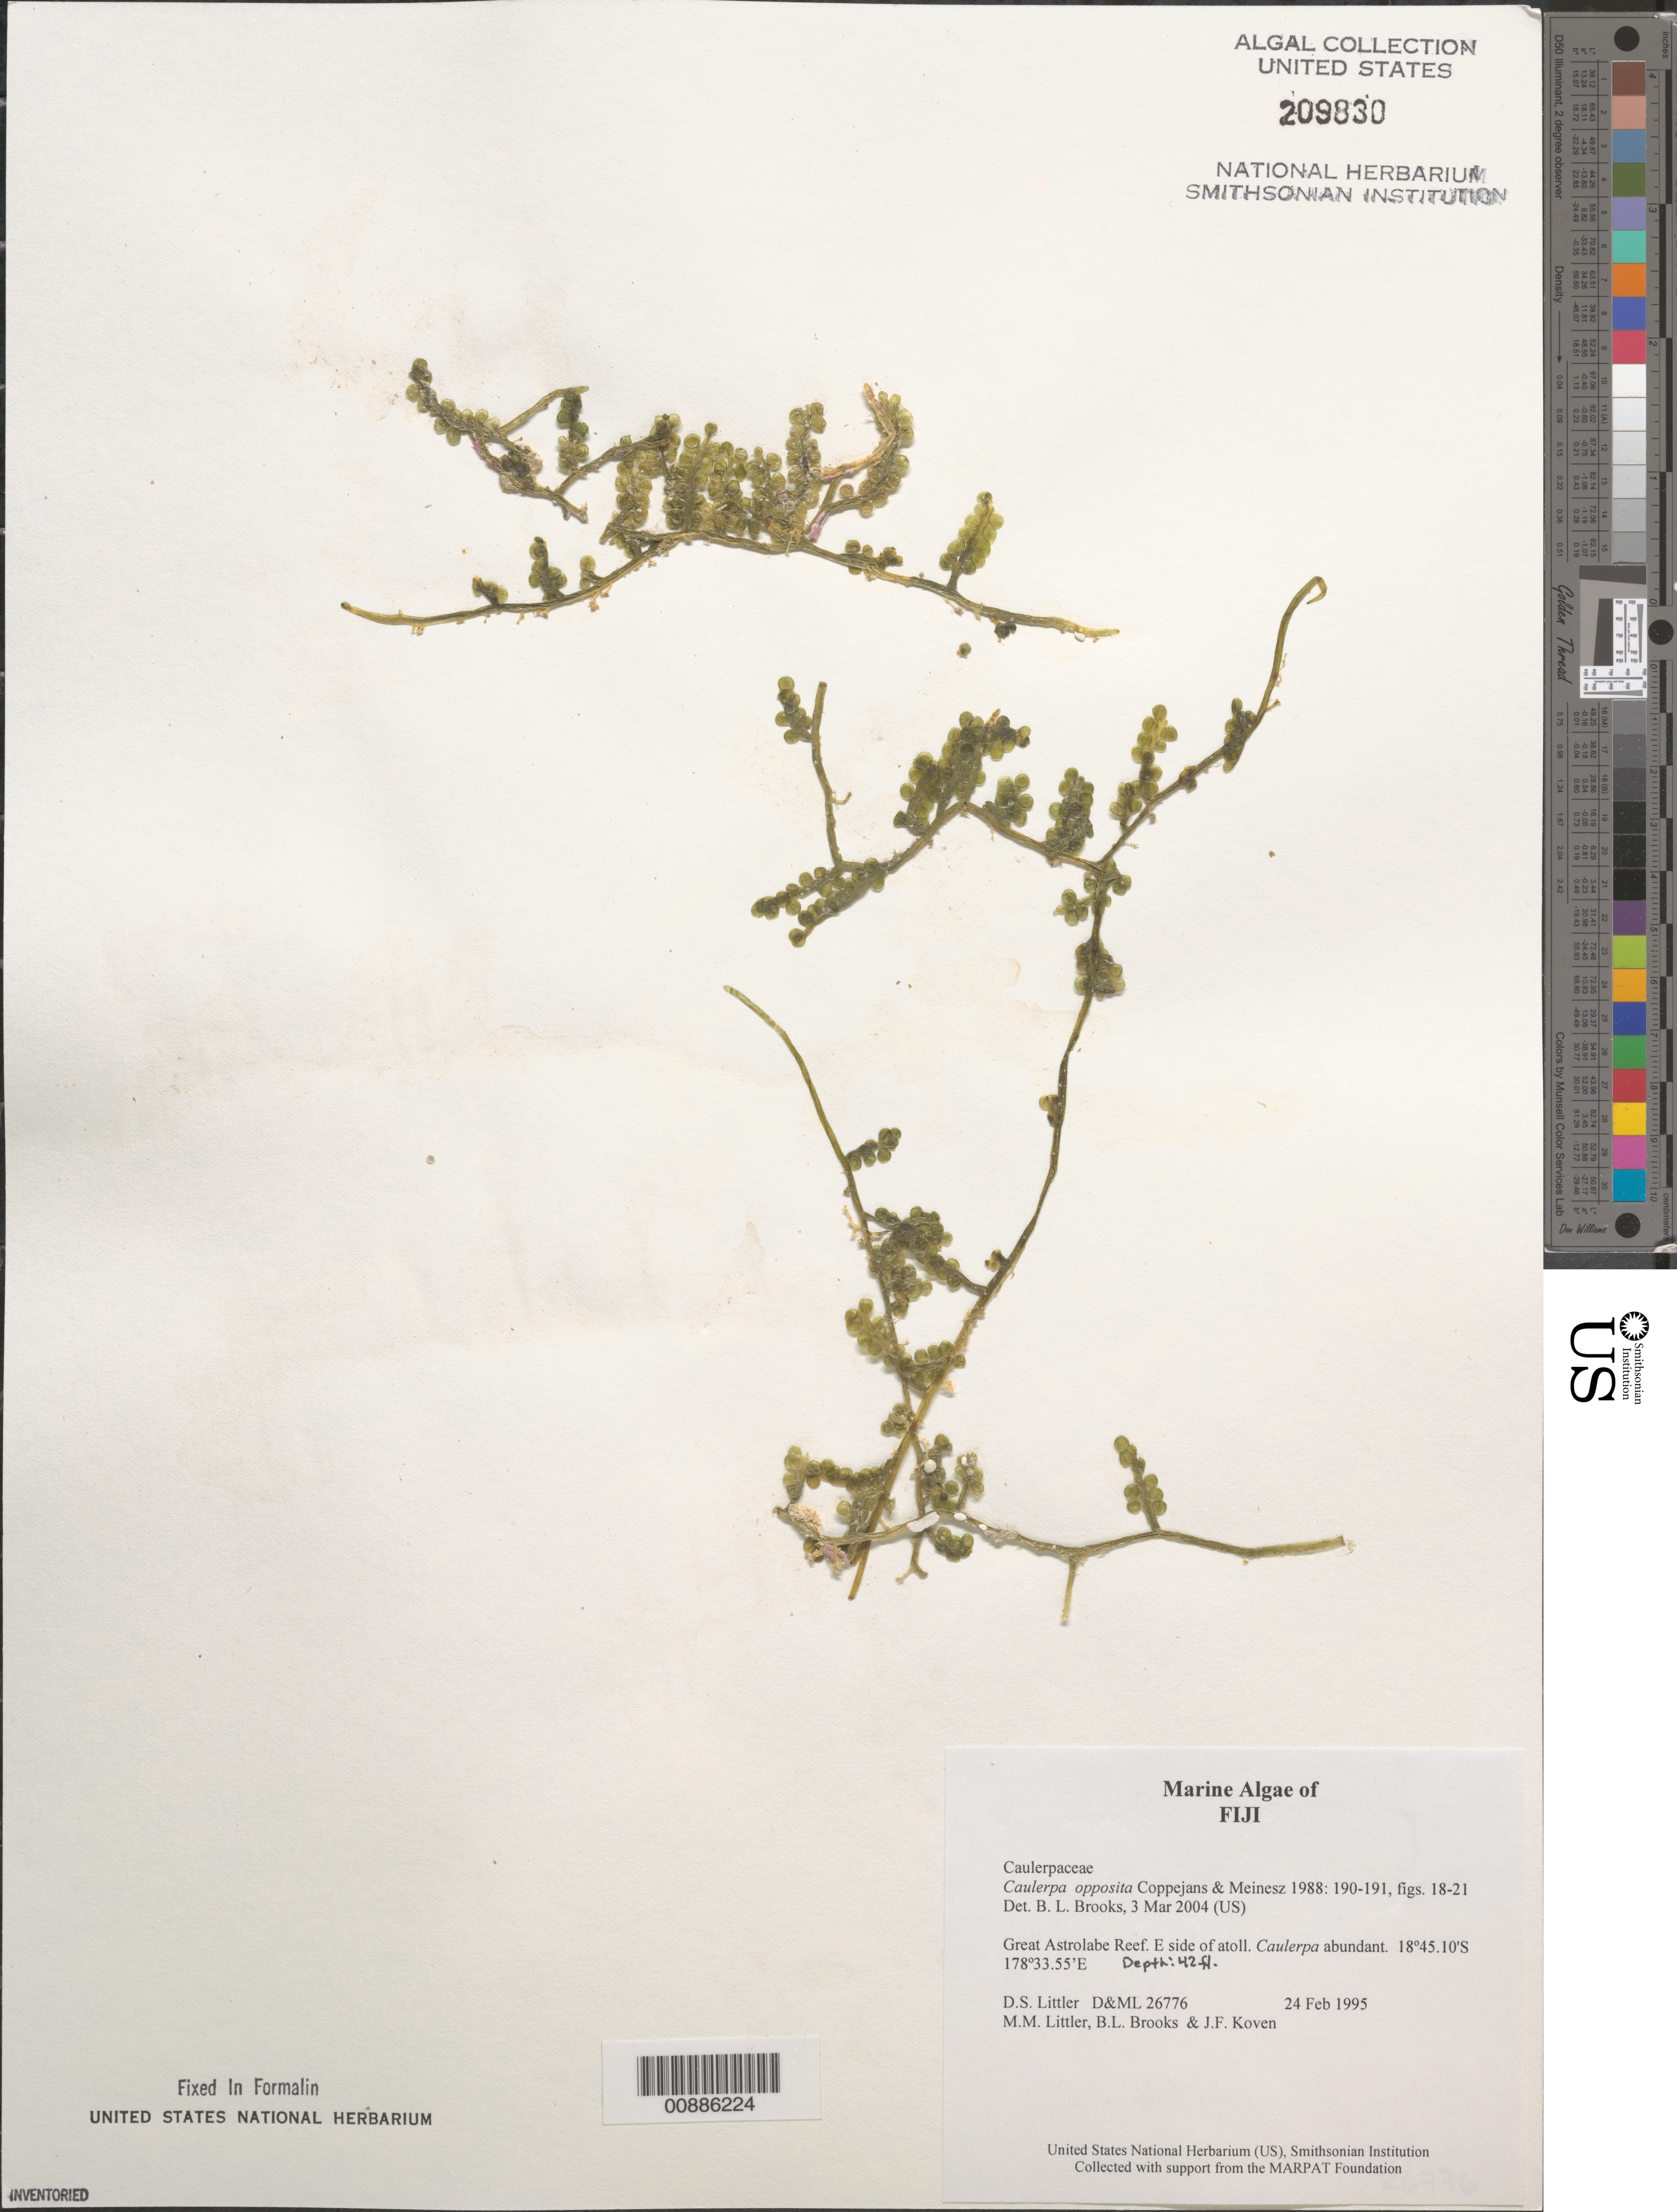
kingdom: Plantae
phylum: Chlorophyta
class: Ulvophyceae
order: Bryopsidales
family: Caulerpaceae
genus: Caulerpa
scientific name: Caulerpa opposita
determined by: Brooks, B. L., (BOT), Smithsonian Institution - National Museum of Natural History (UNITED STATES)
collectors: D. S. Littler, M. M. Littler, B. Brooks & J. Koven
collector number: D&ML 26776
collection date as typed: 24 Feb 1995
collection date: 1995-02-24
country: Fiji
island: Great Astrolabe Reef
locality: Great Astrolabe Reef, east side of atoll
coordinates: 18 45.10'S, 178 33.55'E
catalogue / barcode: US 209830